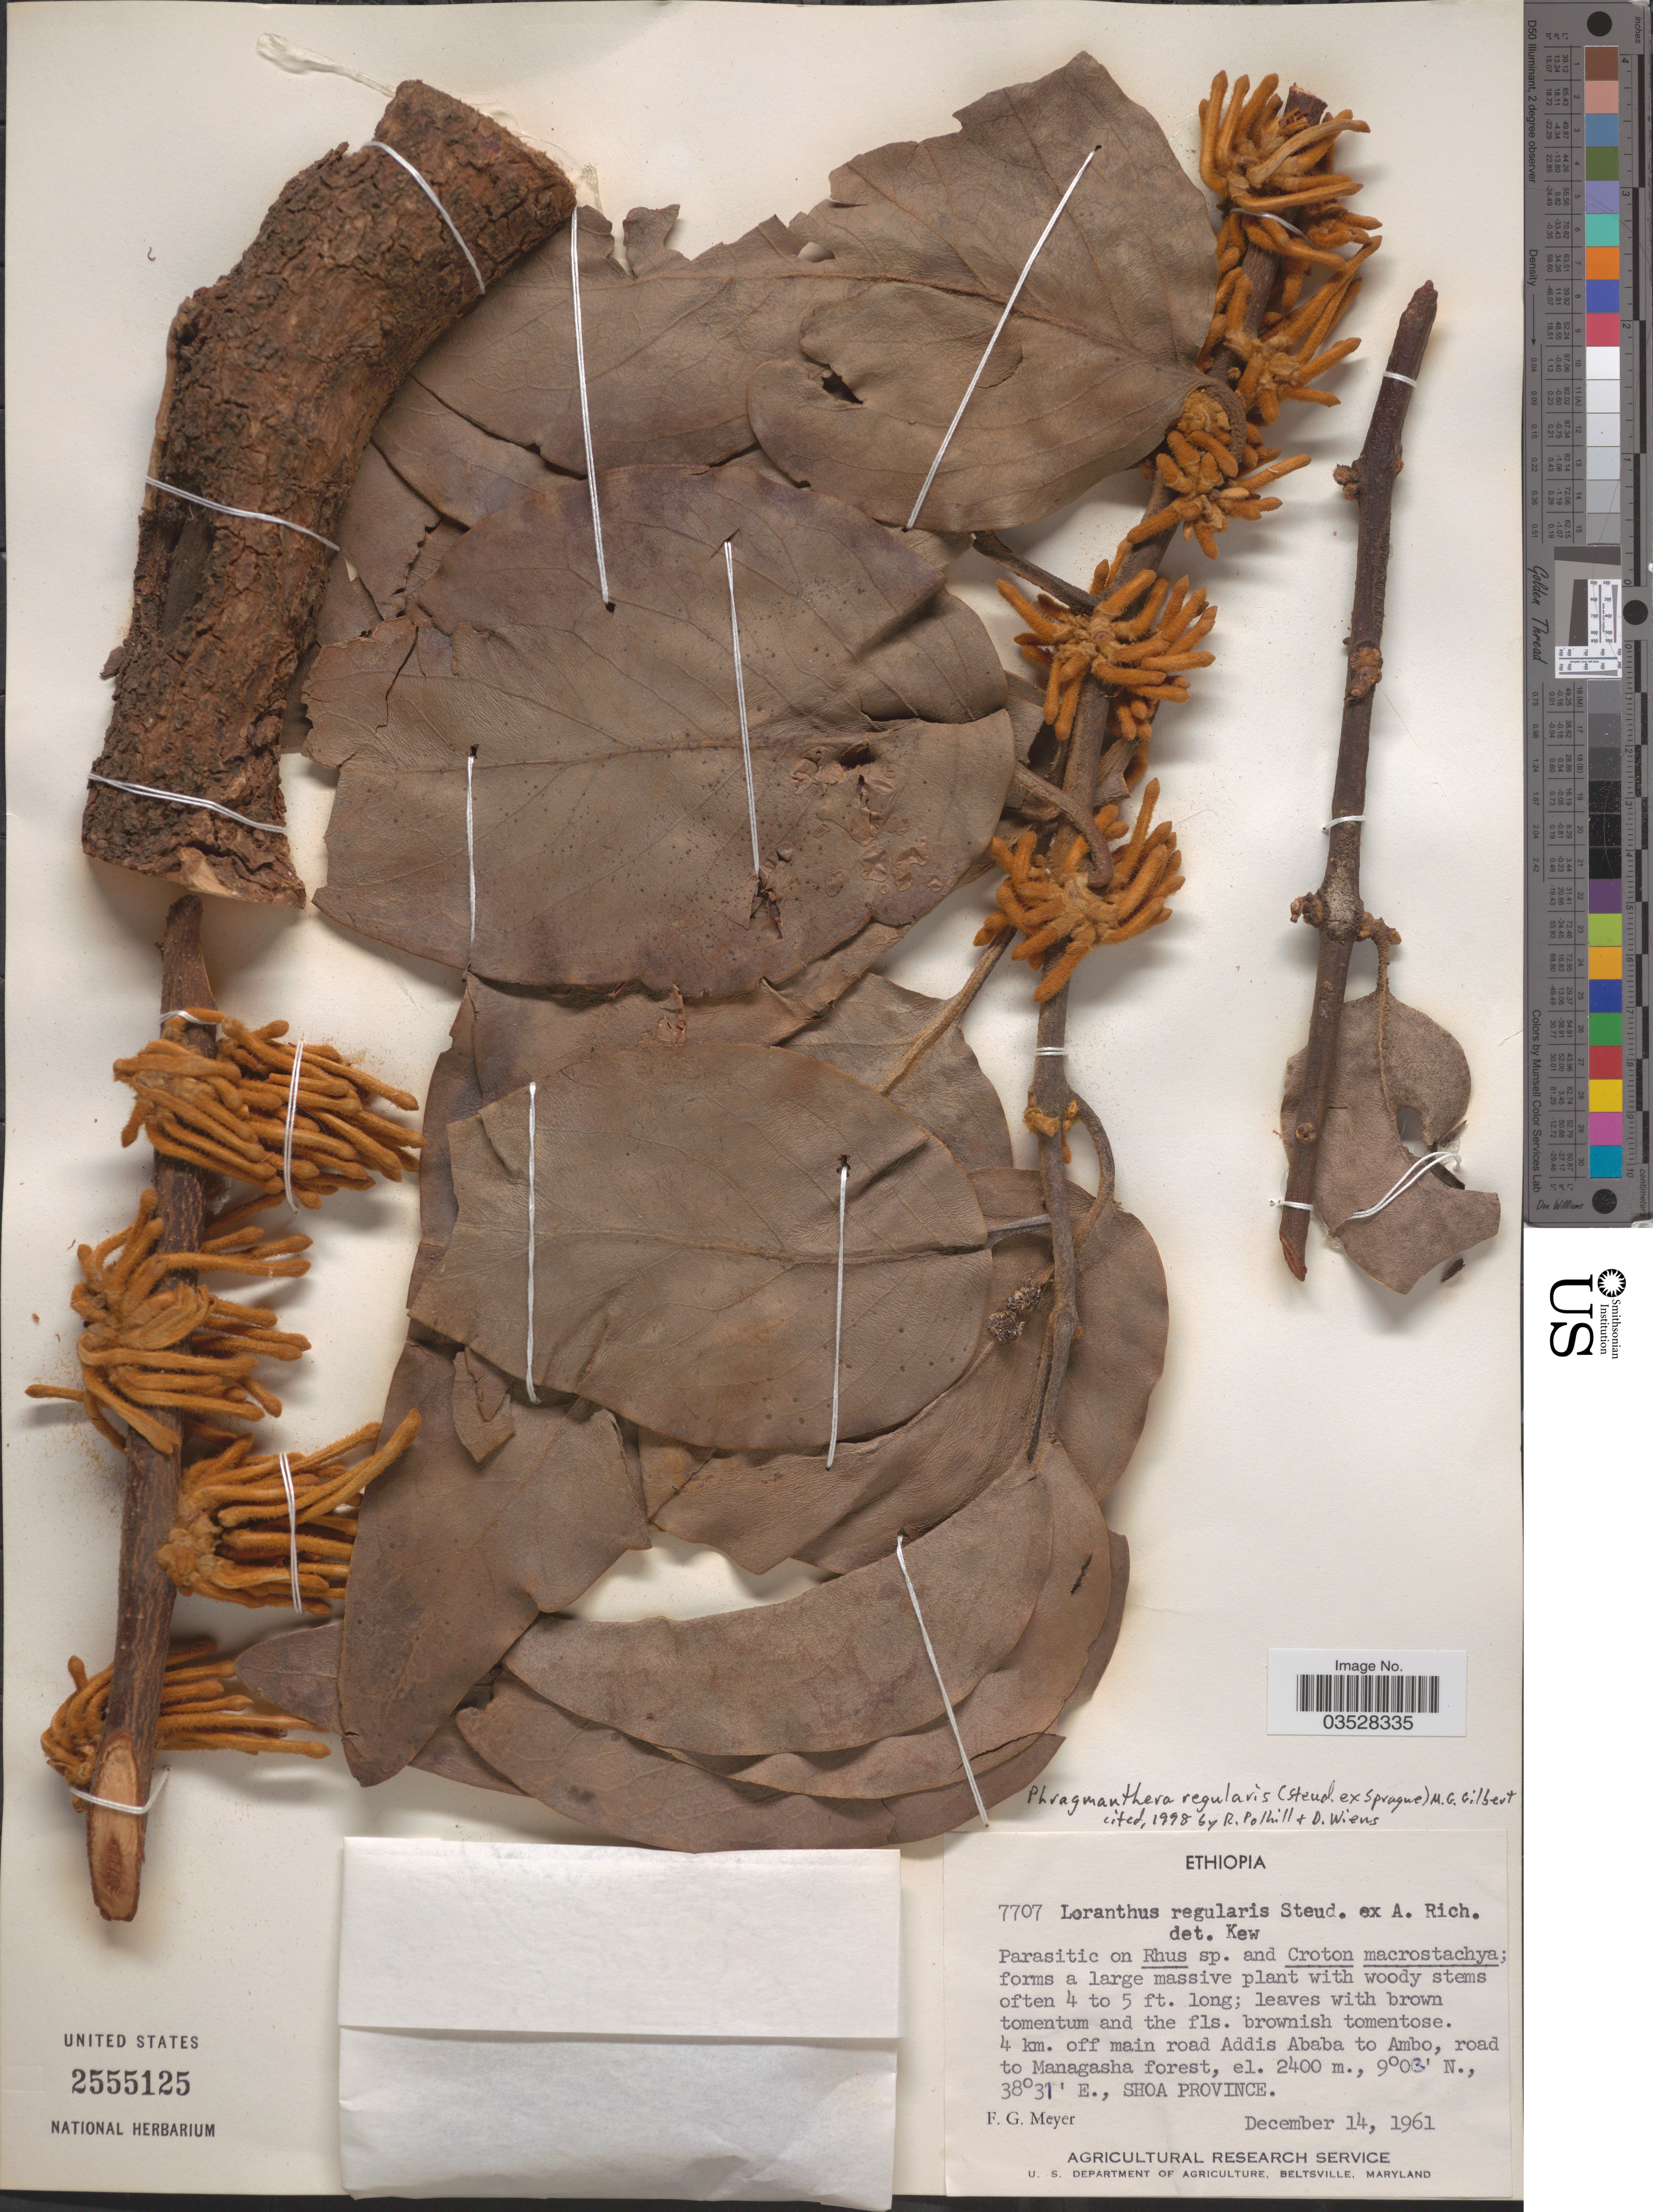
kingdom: Plantae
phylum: Tracheophyta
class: Magnoliopsida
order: Santalales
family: Loranthaceae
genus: Phragmanthera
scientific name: Phragmanthera regularis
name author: (Steud. ex Sprague) M.G. Gilbert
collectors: F. G. Meyer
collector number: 7707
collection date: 1961-12-14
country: Ethiopia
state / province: Addis Ababa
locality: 4 km. off main road Addis Ababa to Ambo, road to Managasha forest. Shoa Province.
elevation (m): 2400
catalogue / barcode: US 2555125